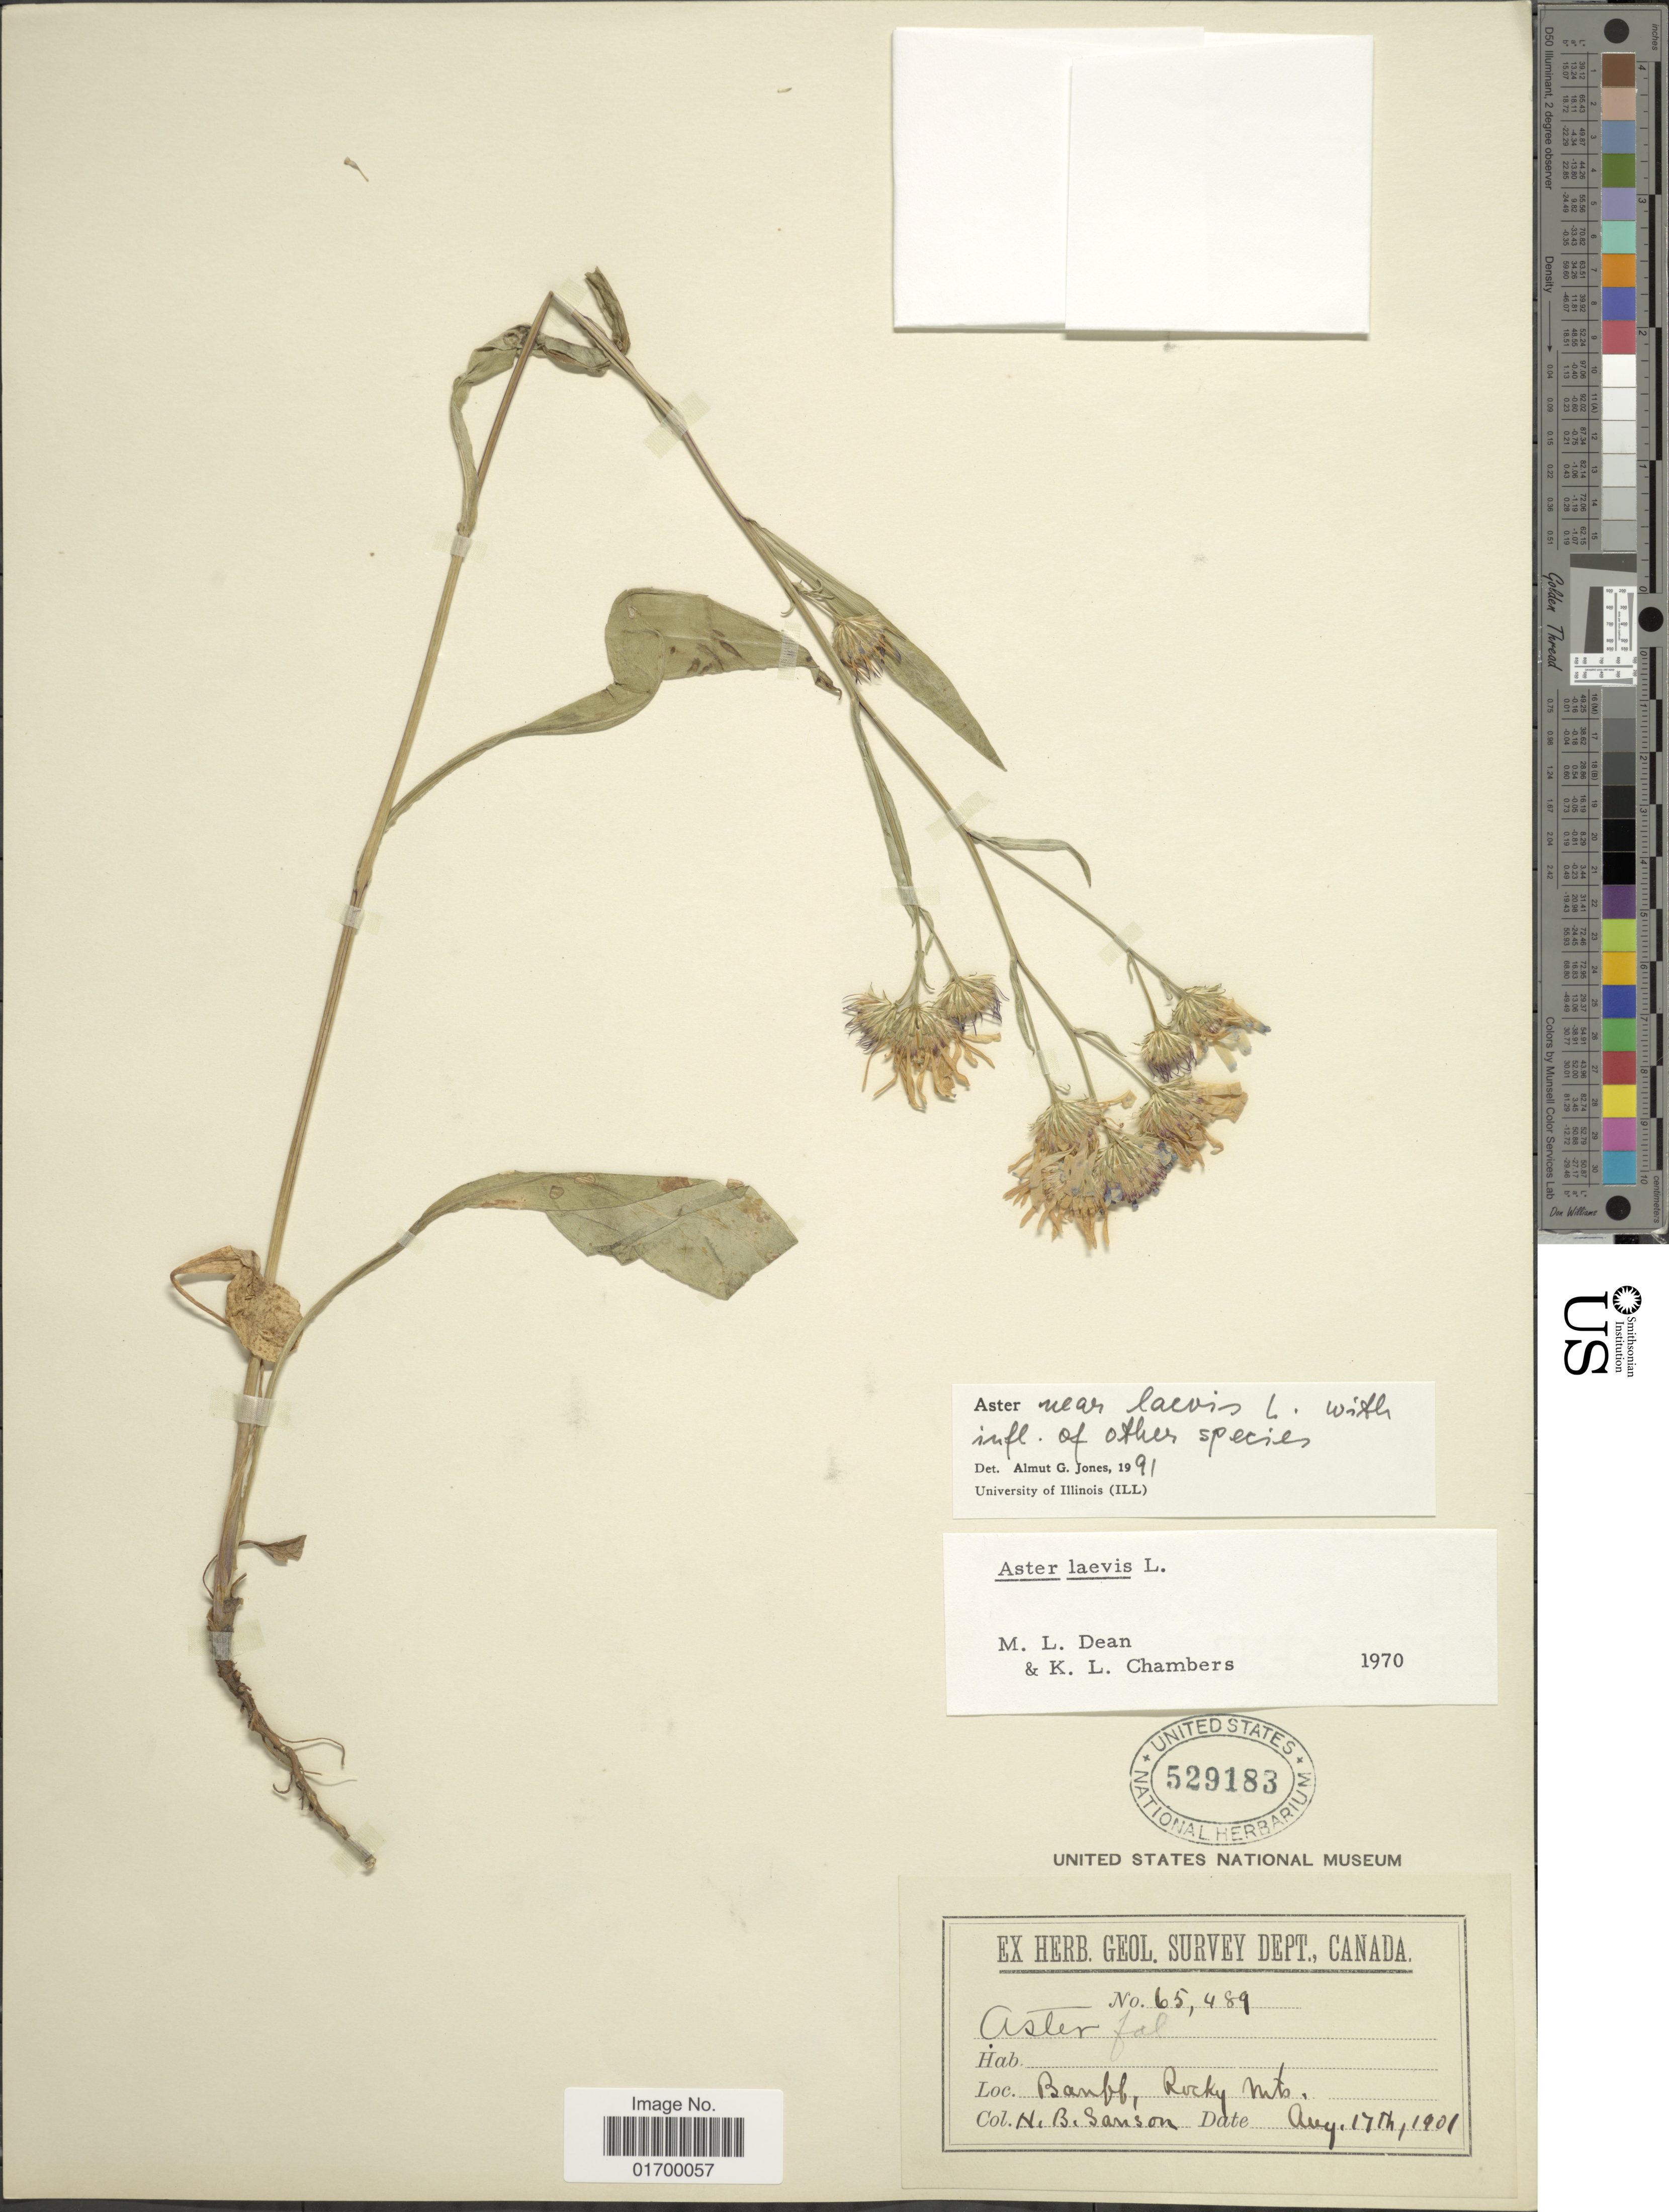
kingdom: Plantae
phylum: Tracheophyta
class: Magnoliopsida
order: Asterales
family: Asteraceae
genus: Symphyotrichum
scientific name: Symphyotrichum laeve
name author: (L.) Á. Löve & D. Löve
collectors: N. Sanson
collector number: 65489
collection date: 1901-08-17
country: Canada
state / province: Alberta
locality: Banff, Rocky Mts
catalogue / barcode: US 529183